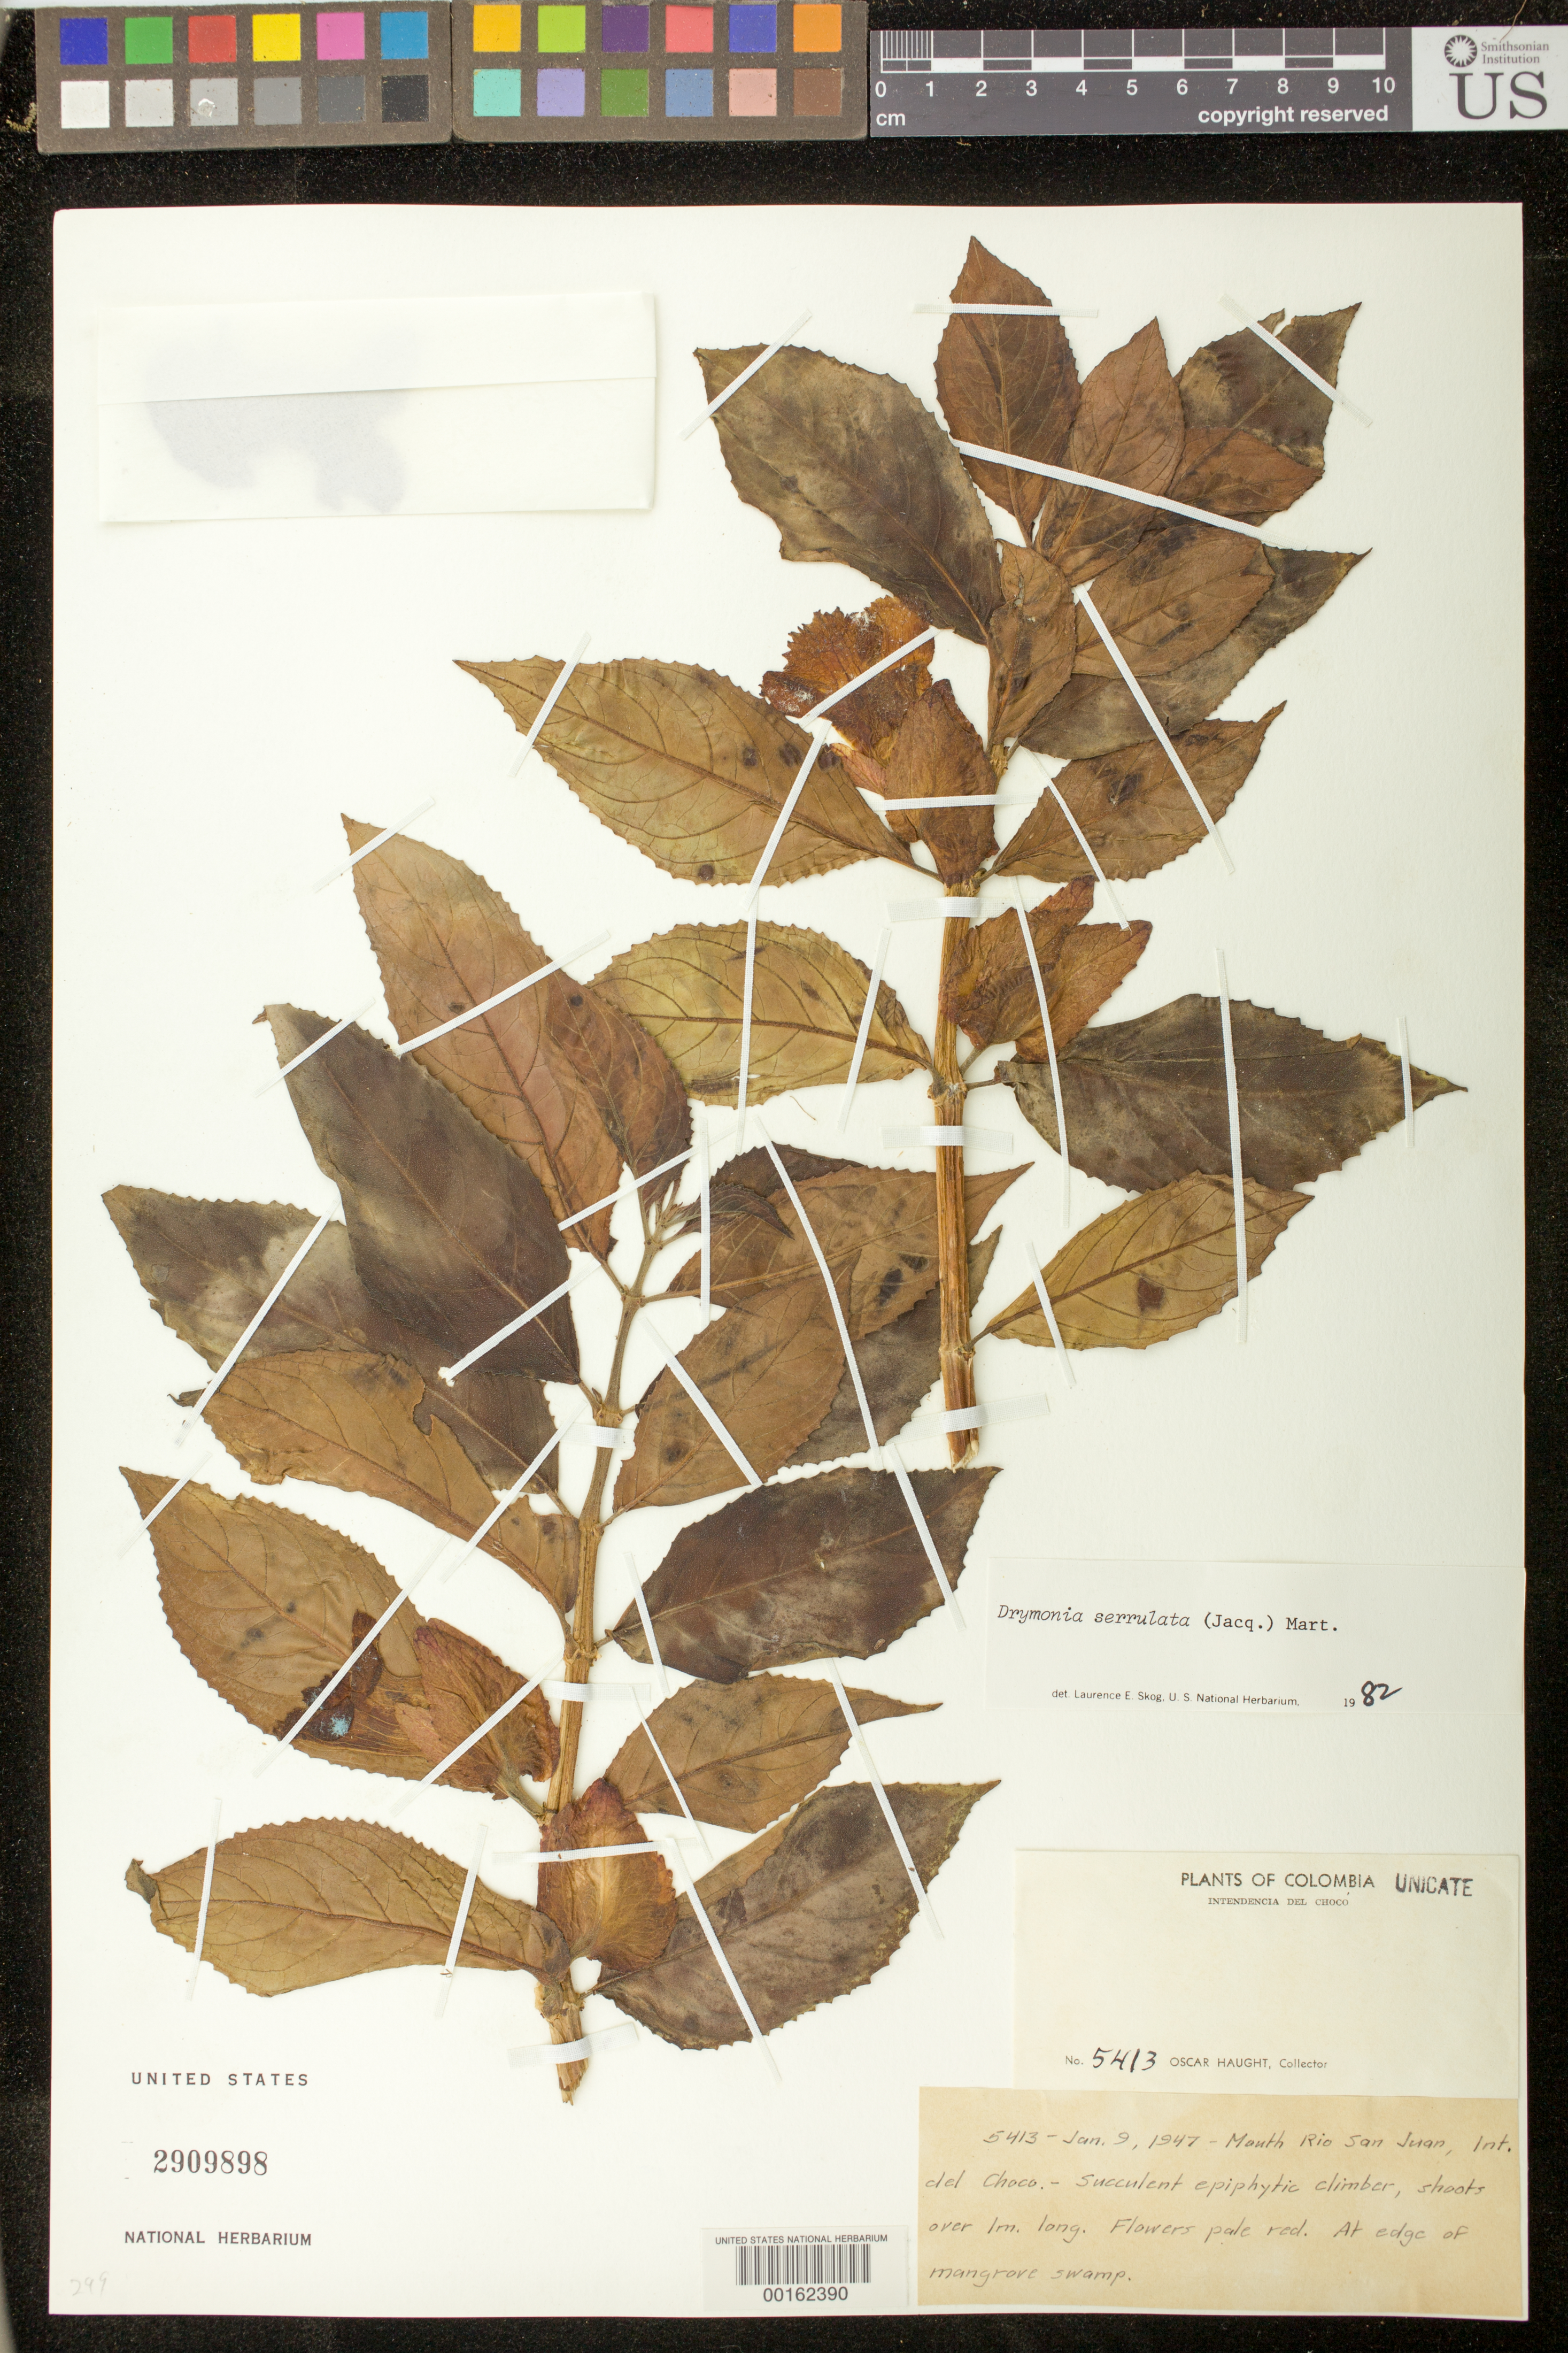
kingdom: Plantae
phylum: Tracheophyta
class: Magnoliopsida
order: Lamiales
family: Gesneriaceae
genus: Drymonia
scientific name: Drymonia serrulata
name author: (Jacq.) Mart.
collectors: O. L. Haught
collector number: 5413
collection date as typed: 09 Jan 1947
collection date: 1947-01-09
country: Colombia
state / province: Chocó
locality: Mouth Rio San Juan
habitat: At edge of mangrove swamp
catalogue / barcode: US 2909898